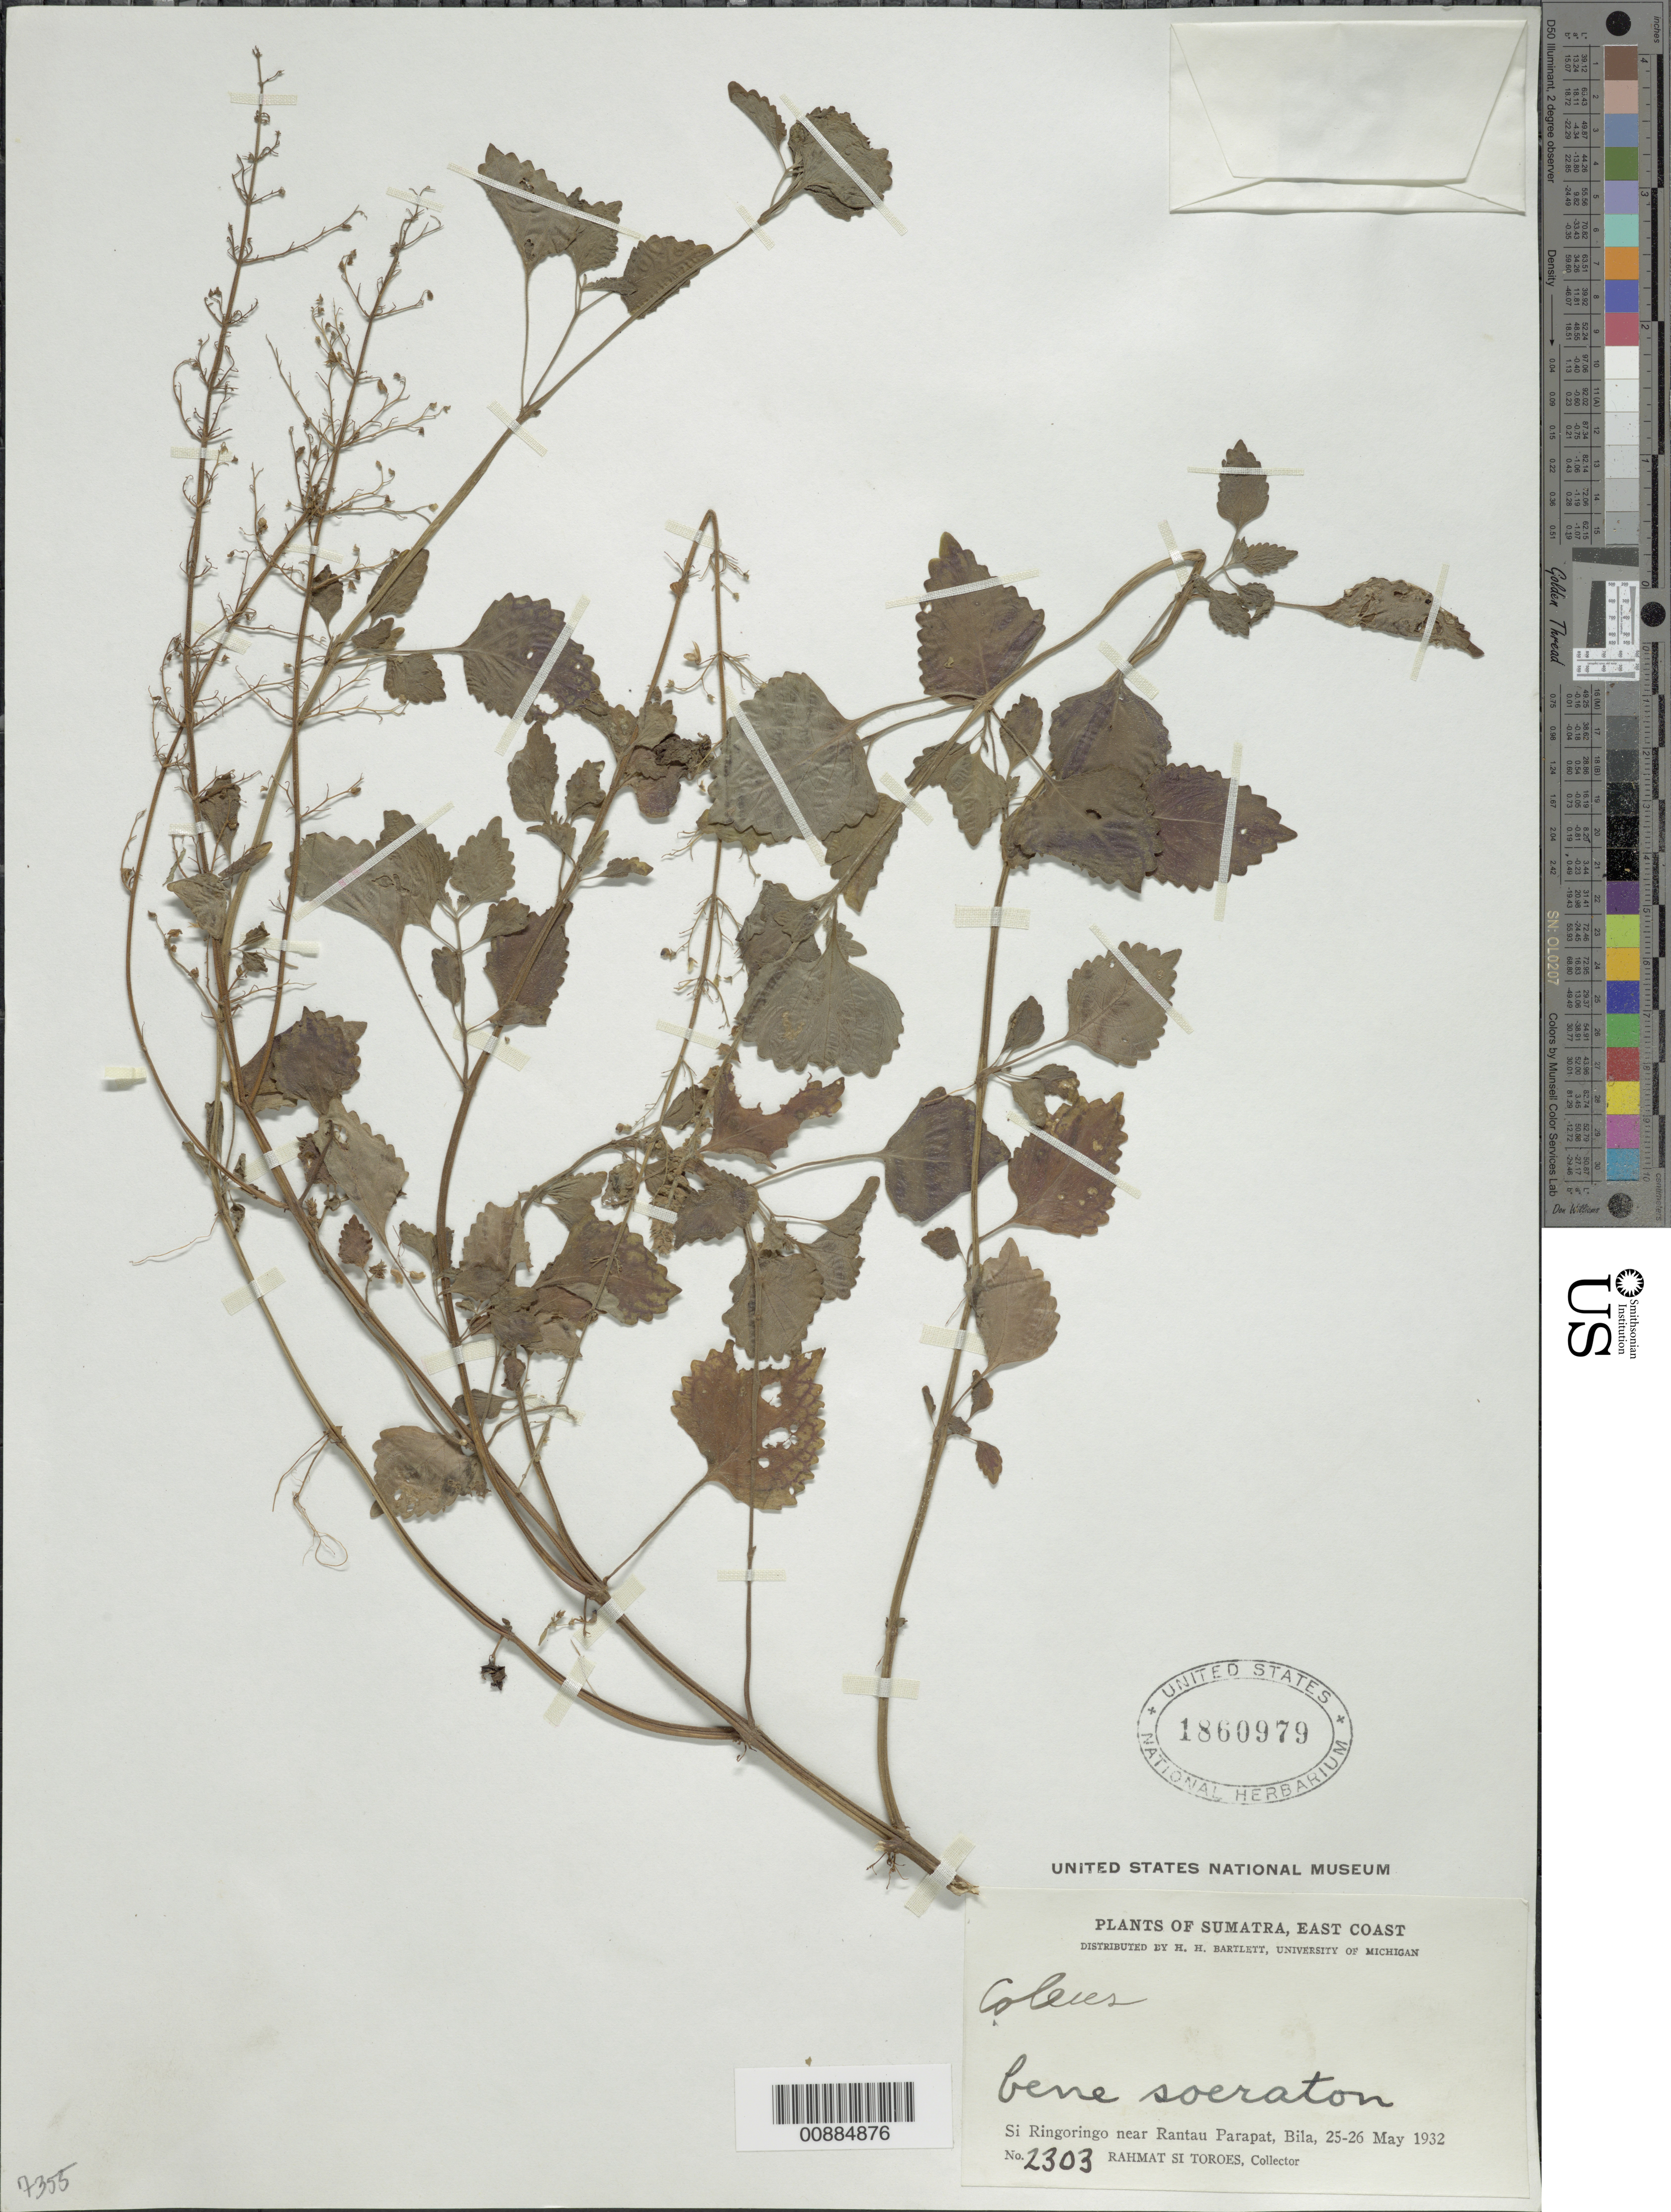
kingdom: Plantae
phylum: Tracheophyta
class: Magnoliopsida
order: Lamiales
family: Lamiaceae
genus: Coleus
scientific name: Coleus sp.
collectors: Rahmat Si Boeea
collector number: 2303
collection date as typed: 25 May 1932 to 26 May 1932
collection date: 1932-05-25/1932-05-26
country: Indonesia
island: Sumatra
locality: East Coast Sumatra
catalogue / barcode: US 1860979